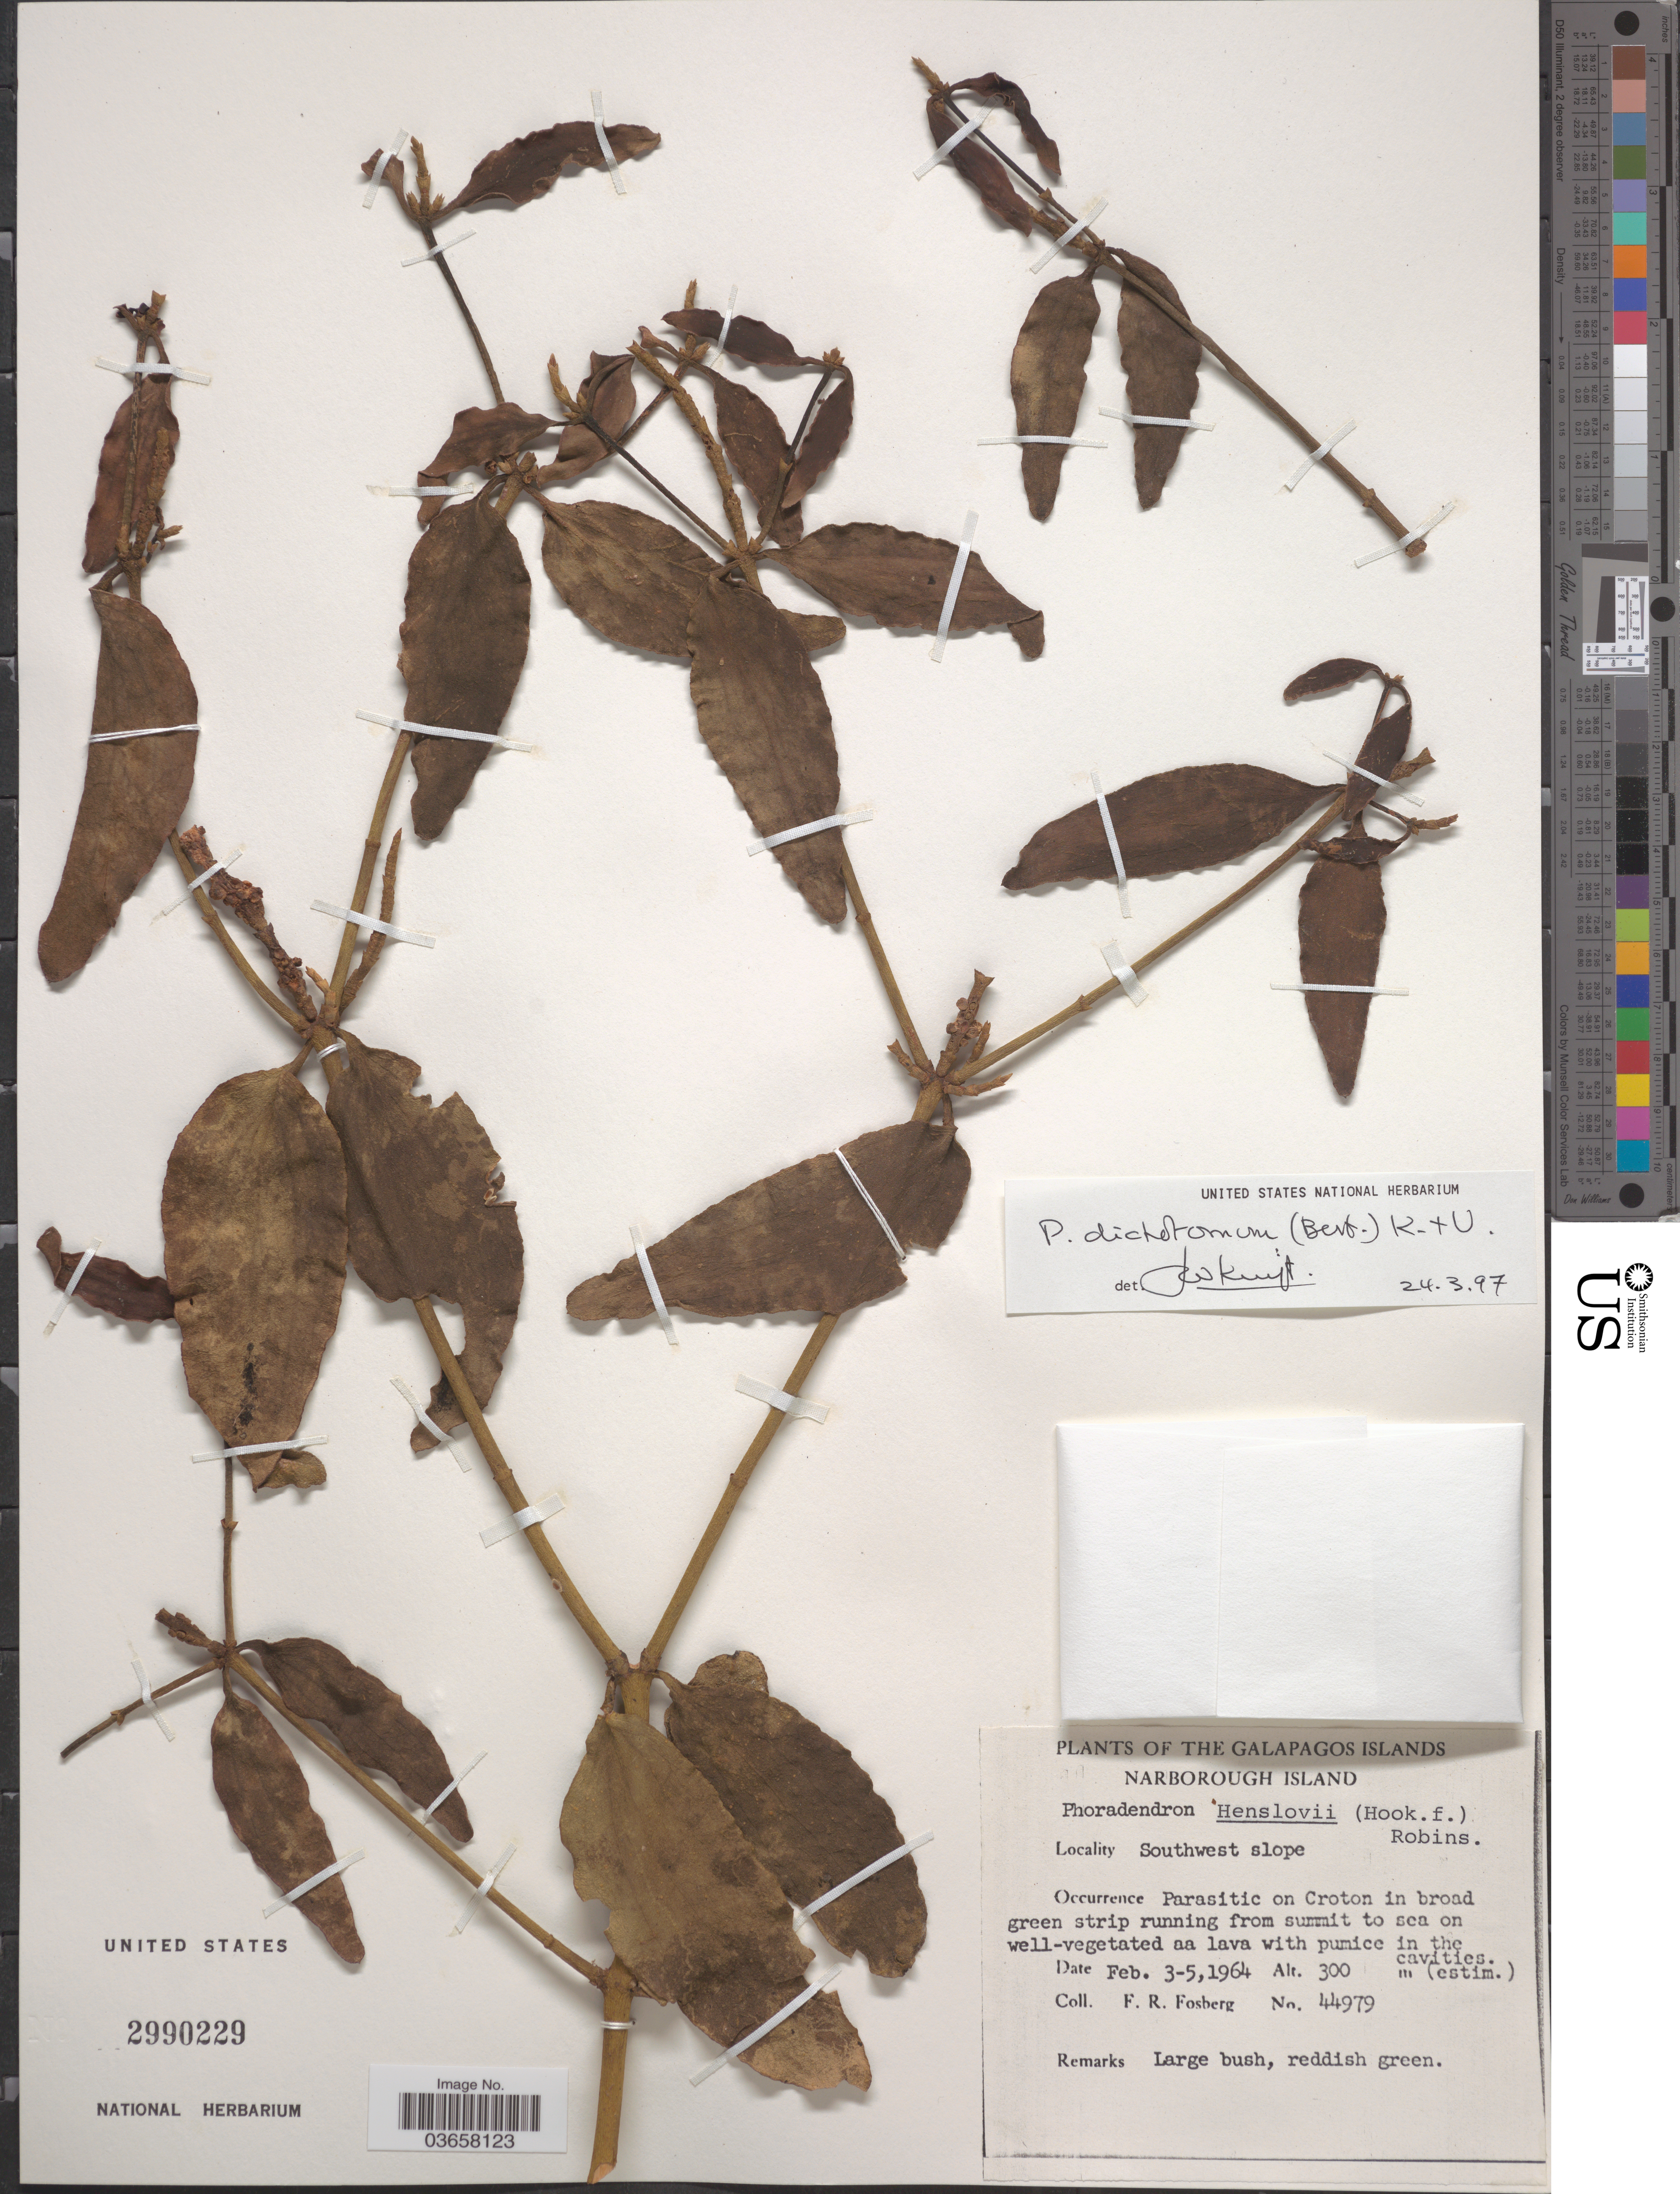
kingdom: Plantae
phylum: Tracheophyta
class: Magnoliopsida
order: Santalales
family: Viscaceae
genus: Phoradendron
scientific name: Phoradendron dichotomum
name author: (D. Don) Ettingsh.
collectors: F. R. Fosberg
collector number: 44979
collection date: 1964-02-03/1964-02-05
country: Ecuador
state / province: Colón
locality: The Galapagos Islands. Narborough Island. Southwest slope.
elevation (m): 300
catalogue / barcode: US 2990229